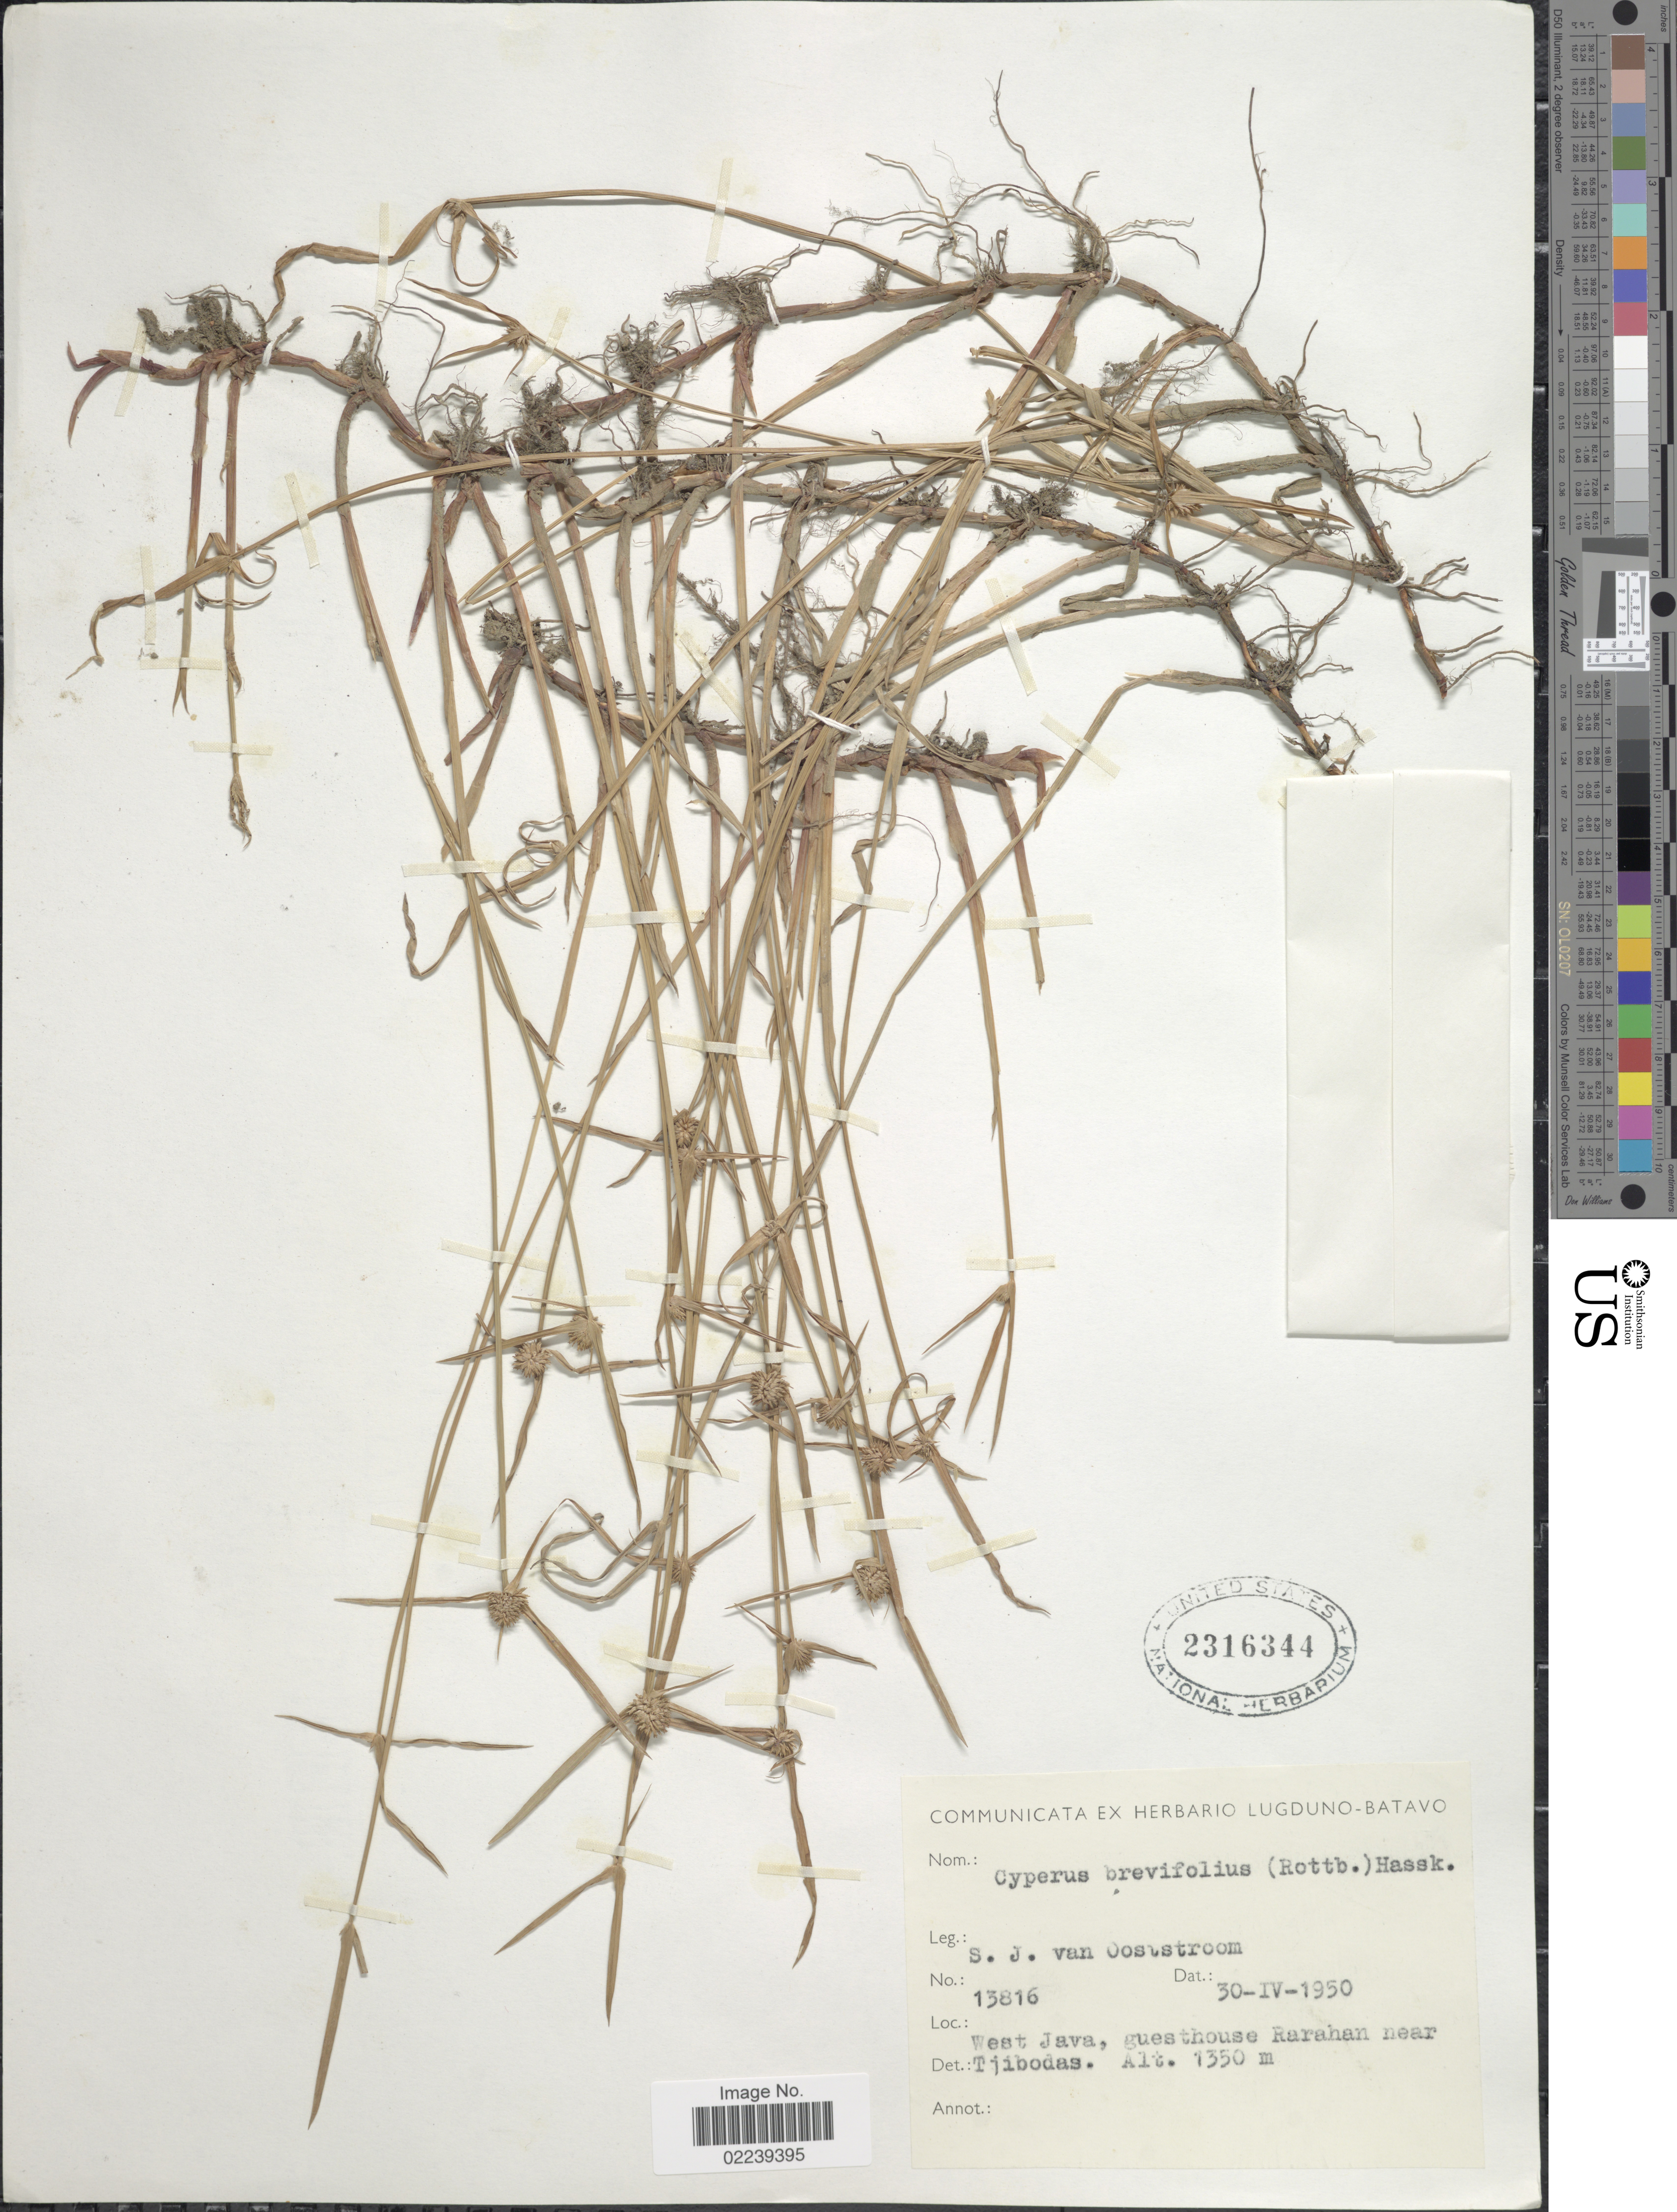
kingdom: Plantae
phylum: Tracheophyta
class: Liliopsida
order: Poales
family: Cyperaceae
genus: Cyperus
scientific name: Cyperus brevifolius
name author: (Rottb.) Hassk.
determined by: Strong, M. T., (US), Smithsonian Institution - National Museum of Natural History (UNITED STATES)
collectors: S. van Ooststroom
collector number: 13816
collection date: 1950-04-30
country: Indonesia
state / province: Java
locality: West Java, guesthouse Rarahan near Tjibodas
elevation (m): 1350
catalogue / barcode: US 2316344